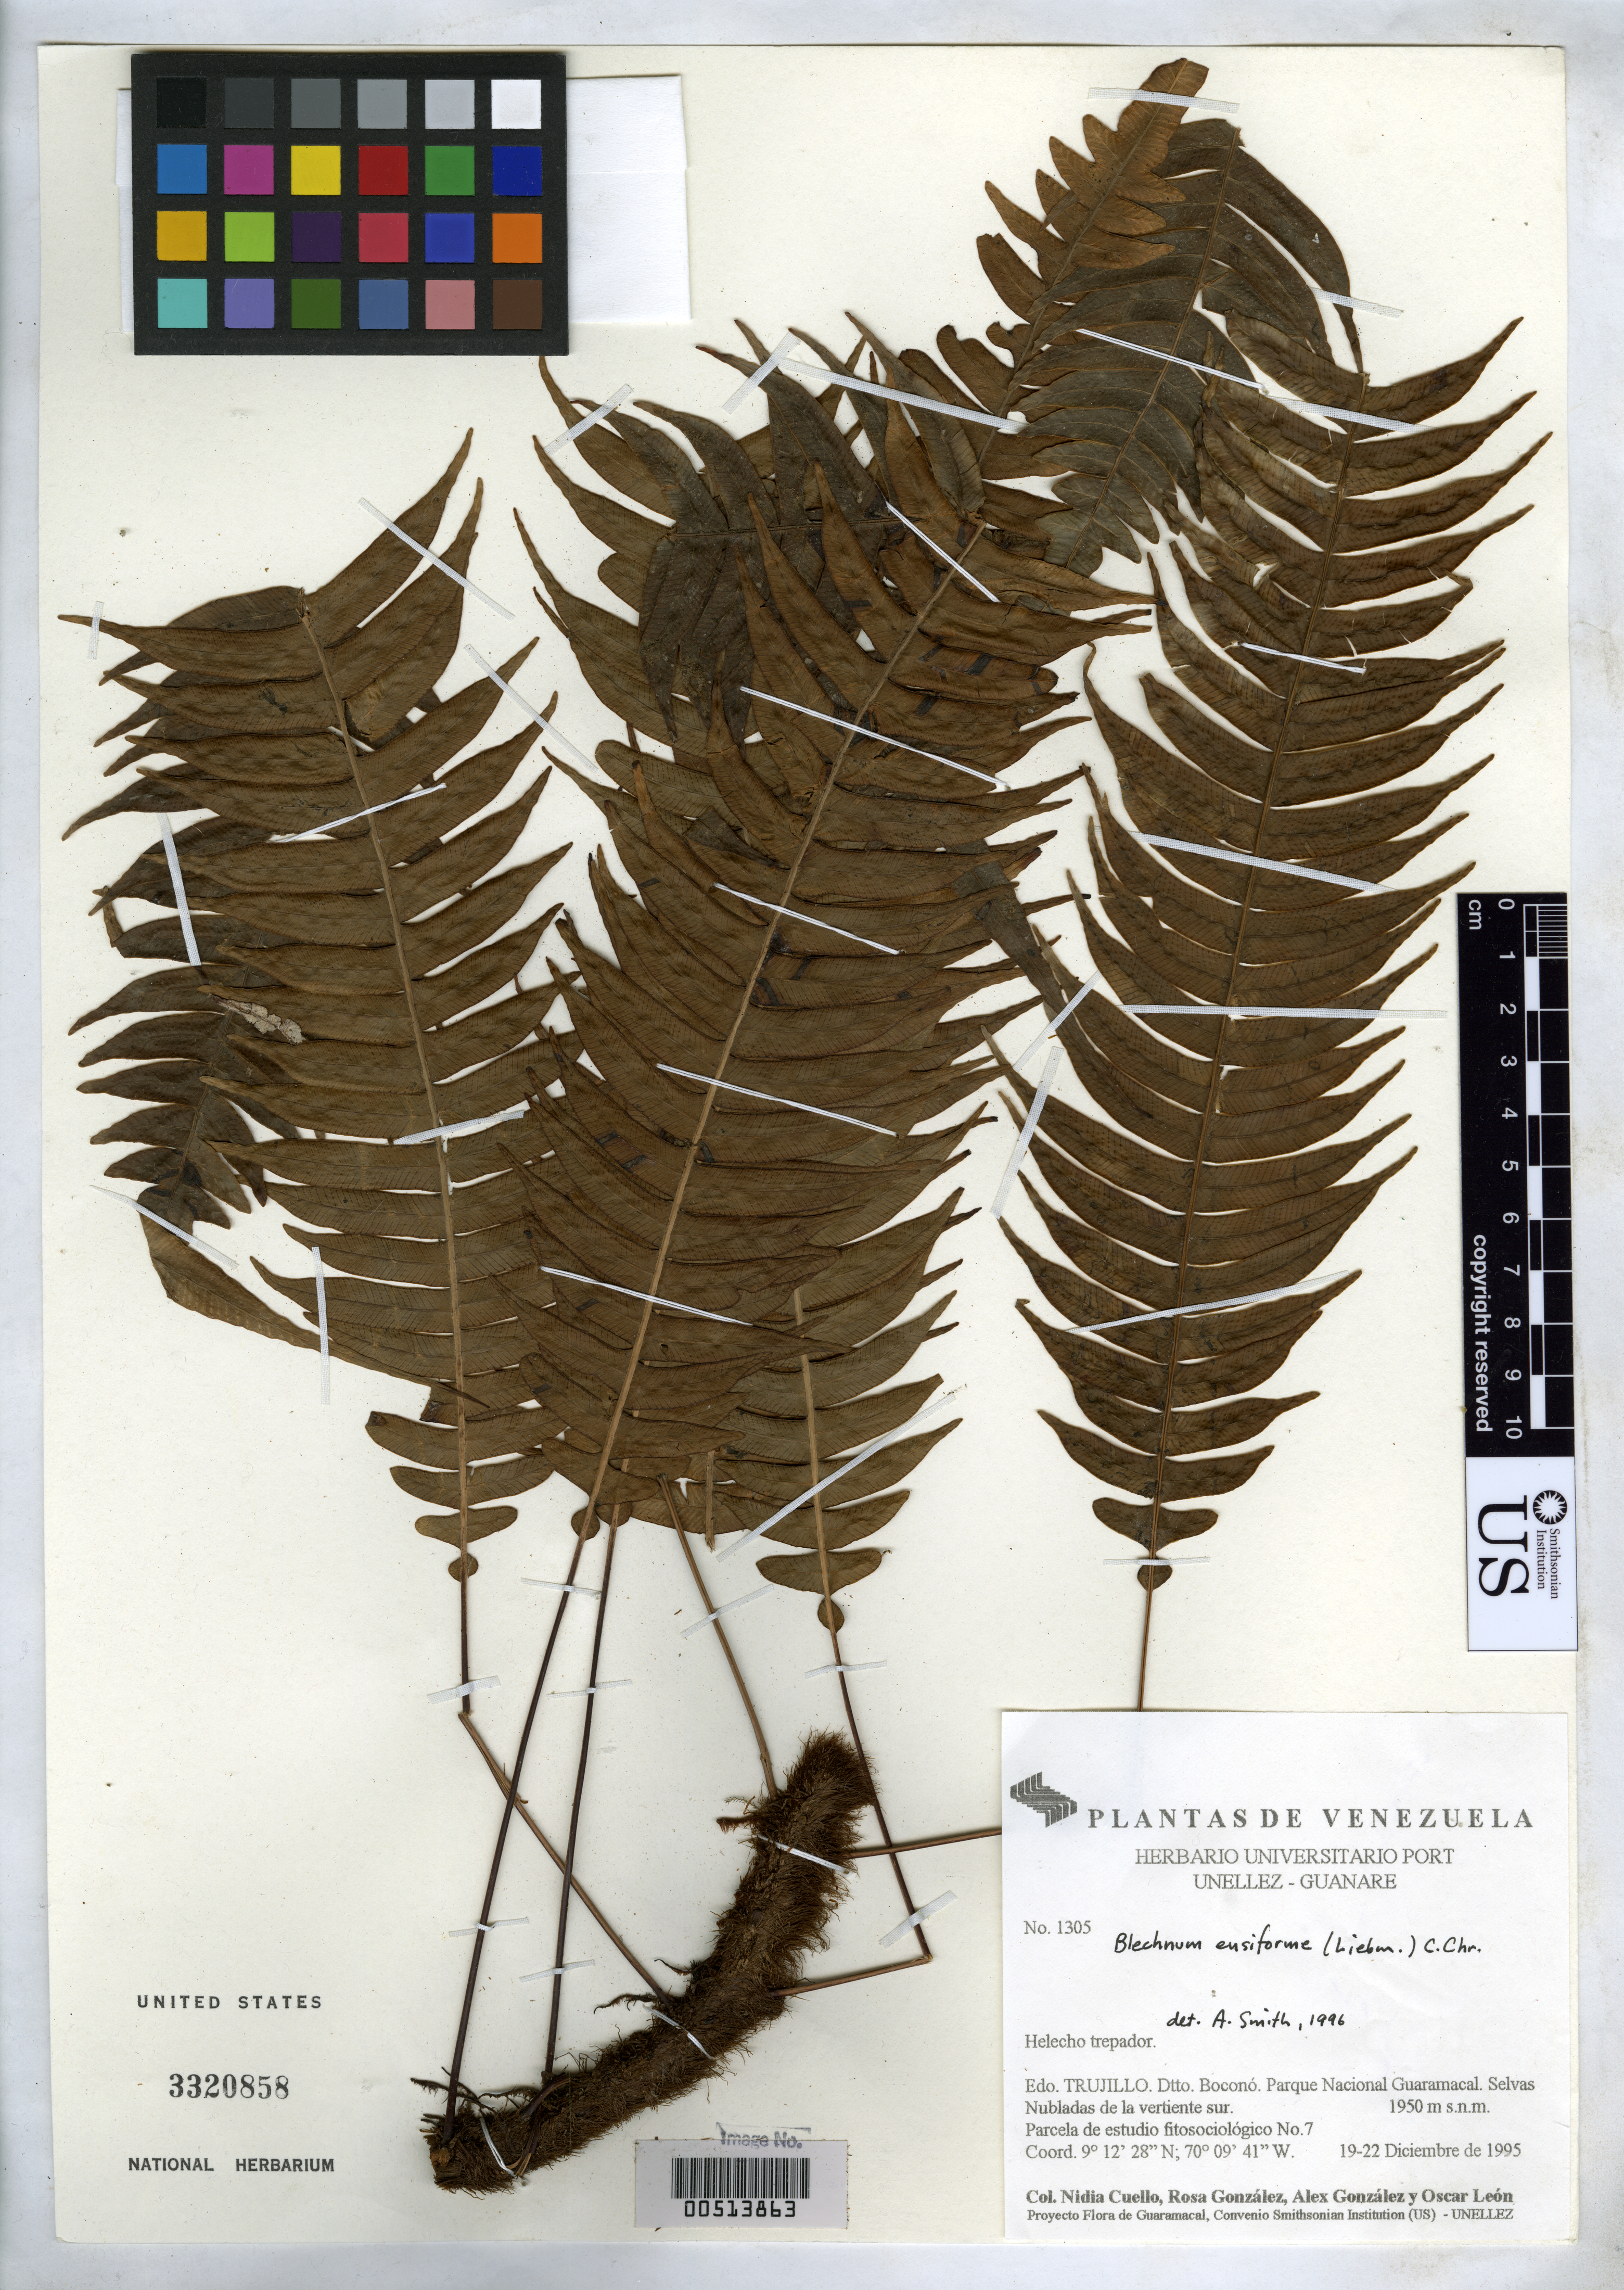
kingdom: Plantae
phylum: Tracheophyta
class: Polypodiopsida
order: Polypodiales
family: Blechnaceae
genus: Blechnum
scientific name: Blechnum ensiforme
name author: (Liebm.) C. Chr.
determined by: Smith, A.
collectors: N. L. Cuello, R. González, A. Gonzáles & O. León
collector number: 1305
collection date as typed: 19 Dec 1995 to 22 Dec 1995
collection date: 1995-12-19/1995-12-22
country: Venezuela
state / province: Trujillo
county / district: Boconó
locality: Parque Nacional Guaramacal, vertiente S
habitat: Selvas Nubladas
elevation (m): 1950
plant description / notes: PORT, US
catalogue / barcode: US 3320858